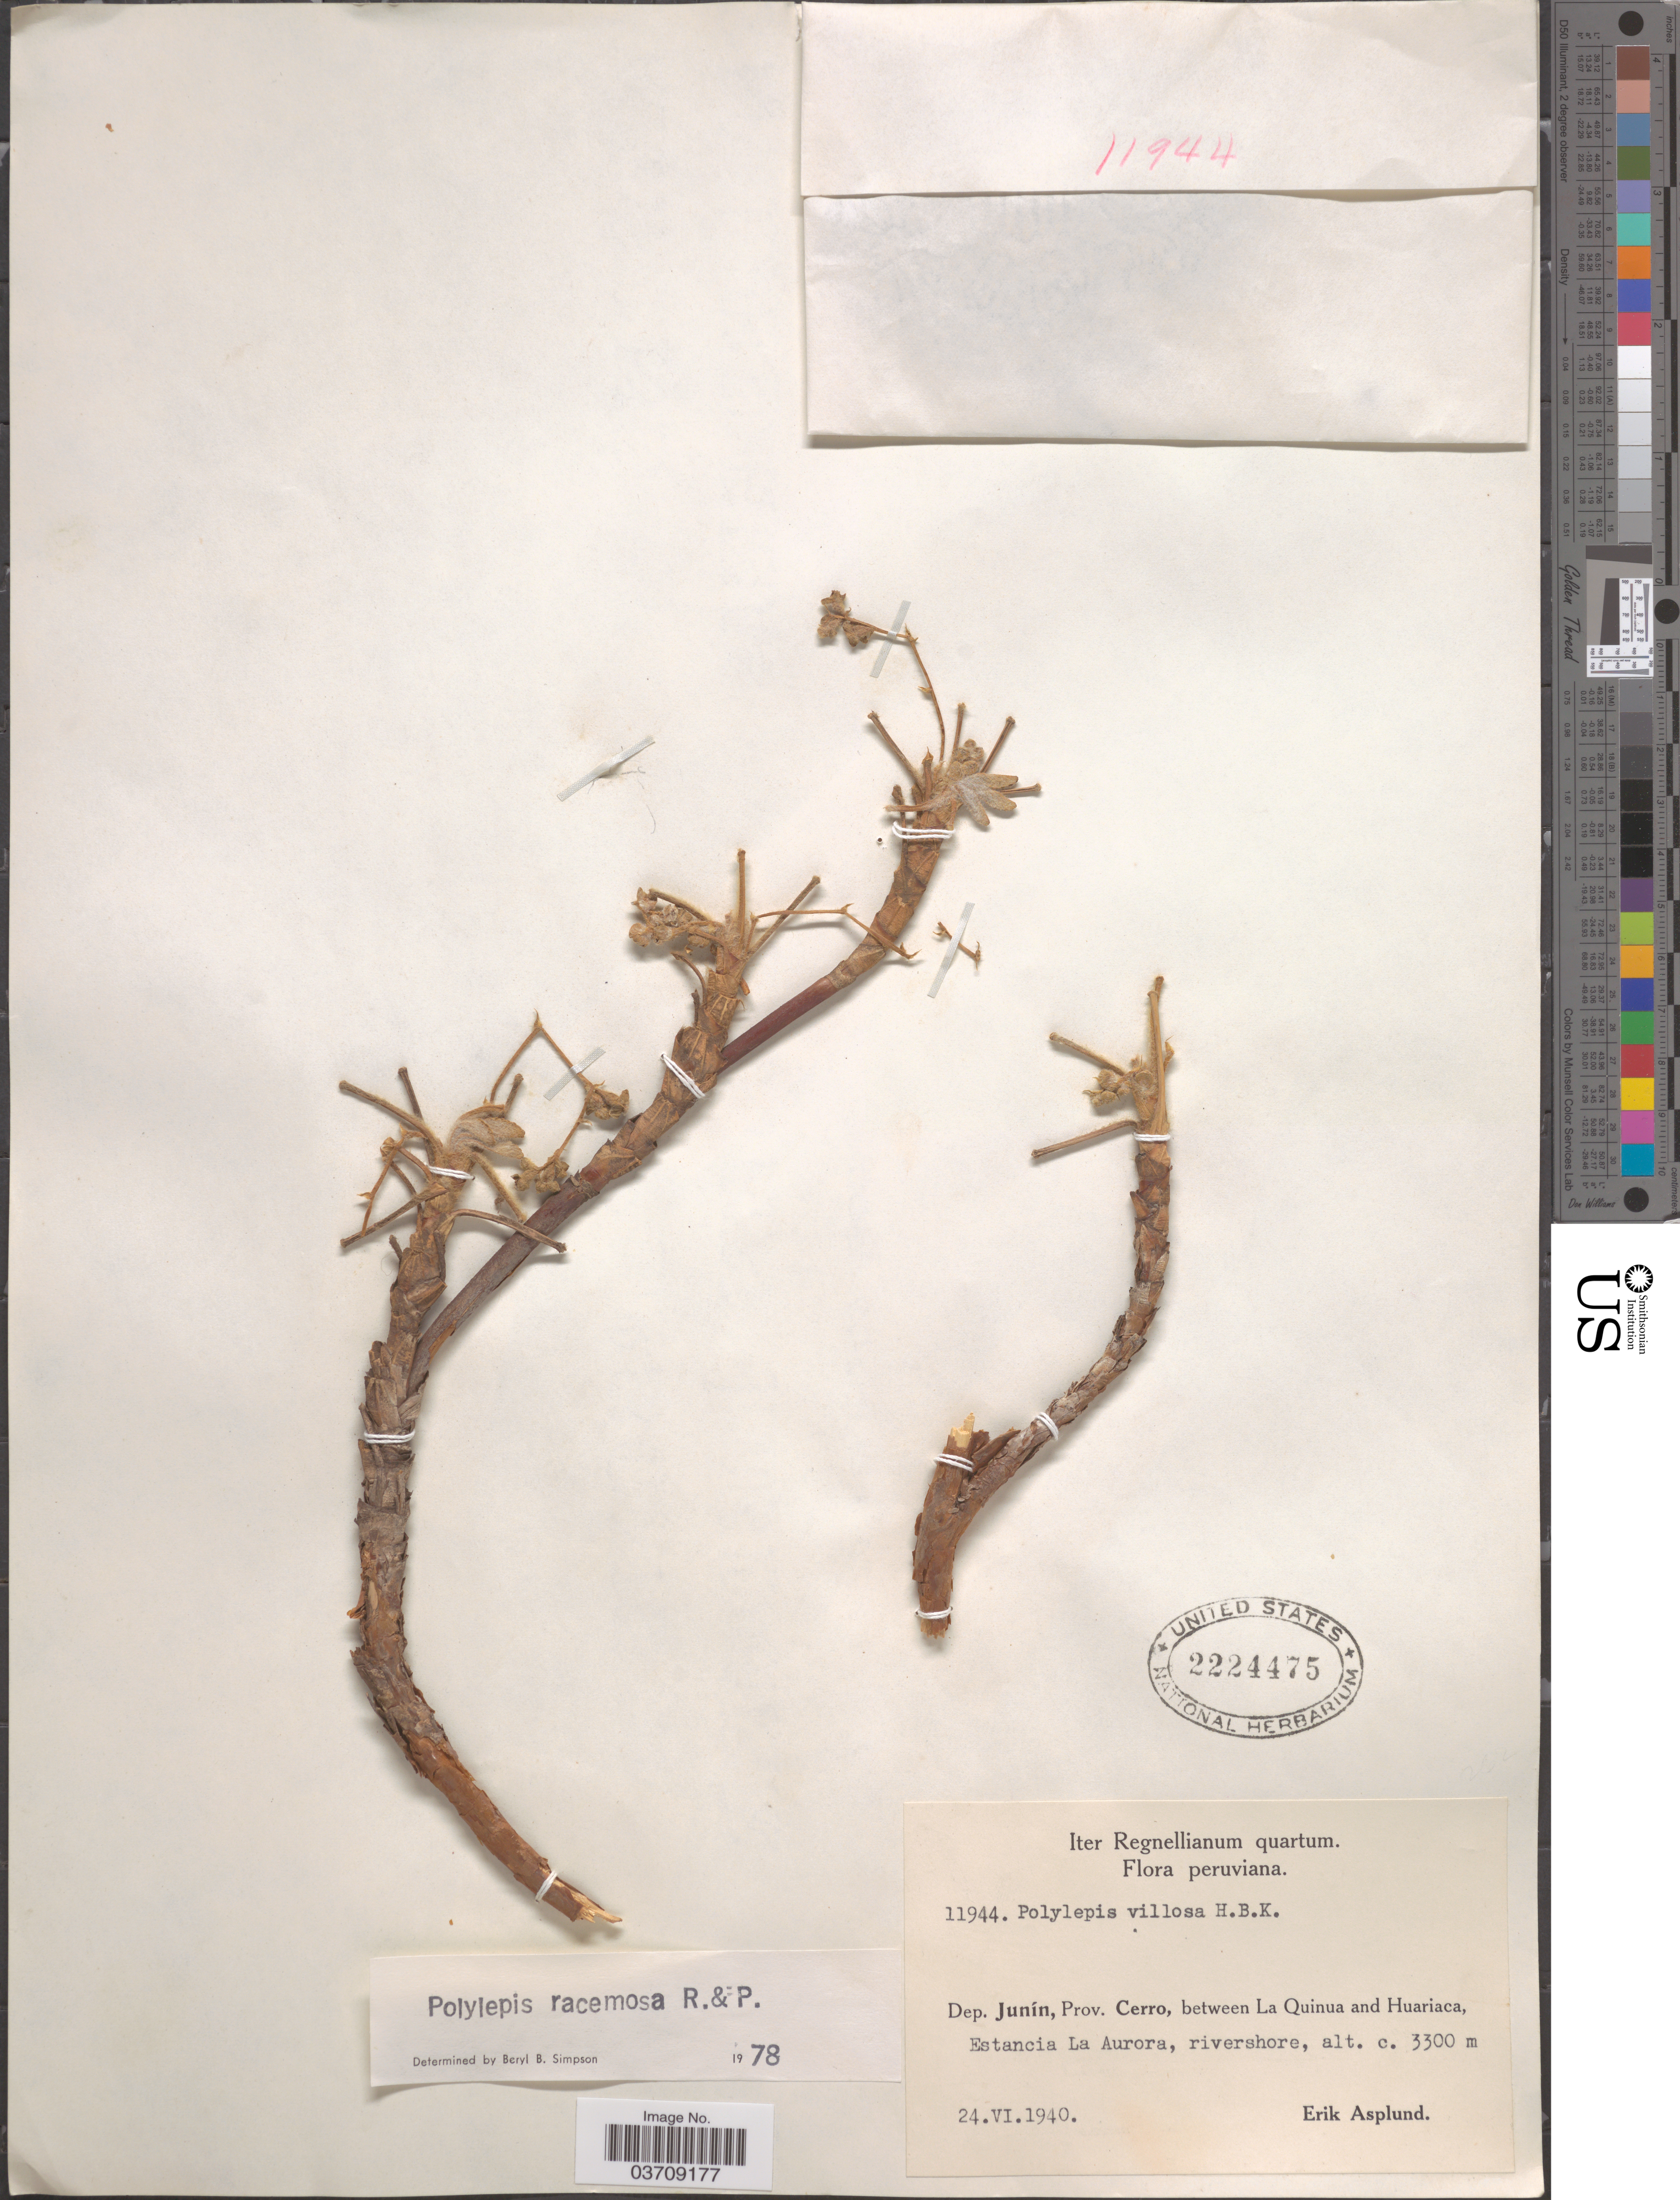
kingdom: Plantae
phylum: Tracheophyta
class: Magnoliopsida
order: Rosales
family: Rosaceae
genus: Polylepis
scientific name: Polylepis racemosa subsp. racemosa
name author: Ruiz & Pav.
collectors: E. Asplund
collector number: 11944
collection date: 1940-06-24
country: Peru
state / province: Junín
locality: Dep. Junín, Prov. Cerro, between La Quinua and Huariaca, Estancia La Aurora.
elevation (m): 3300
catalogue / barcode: US 2224475